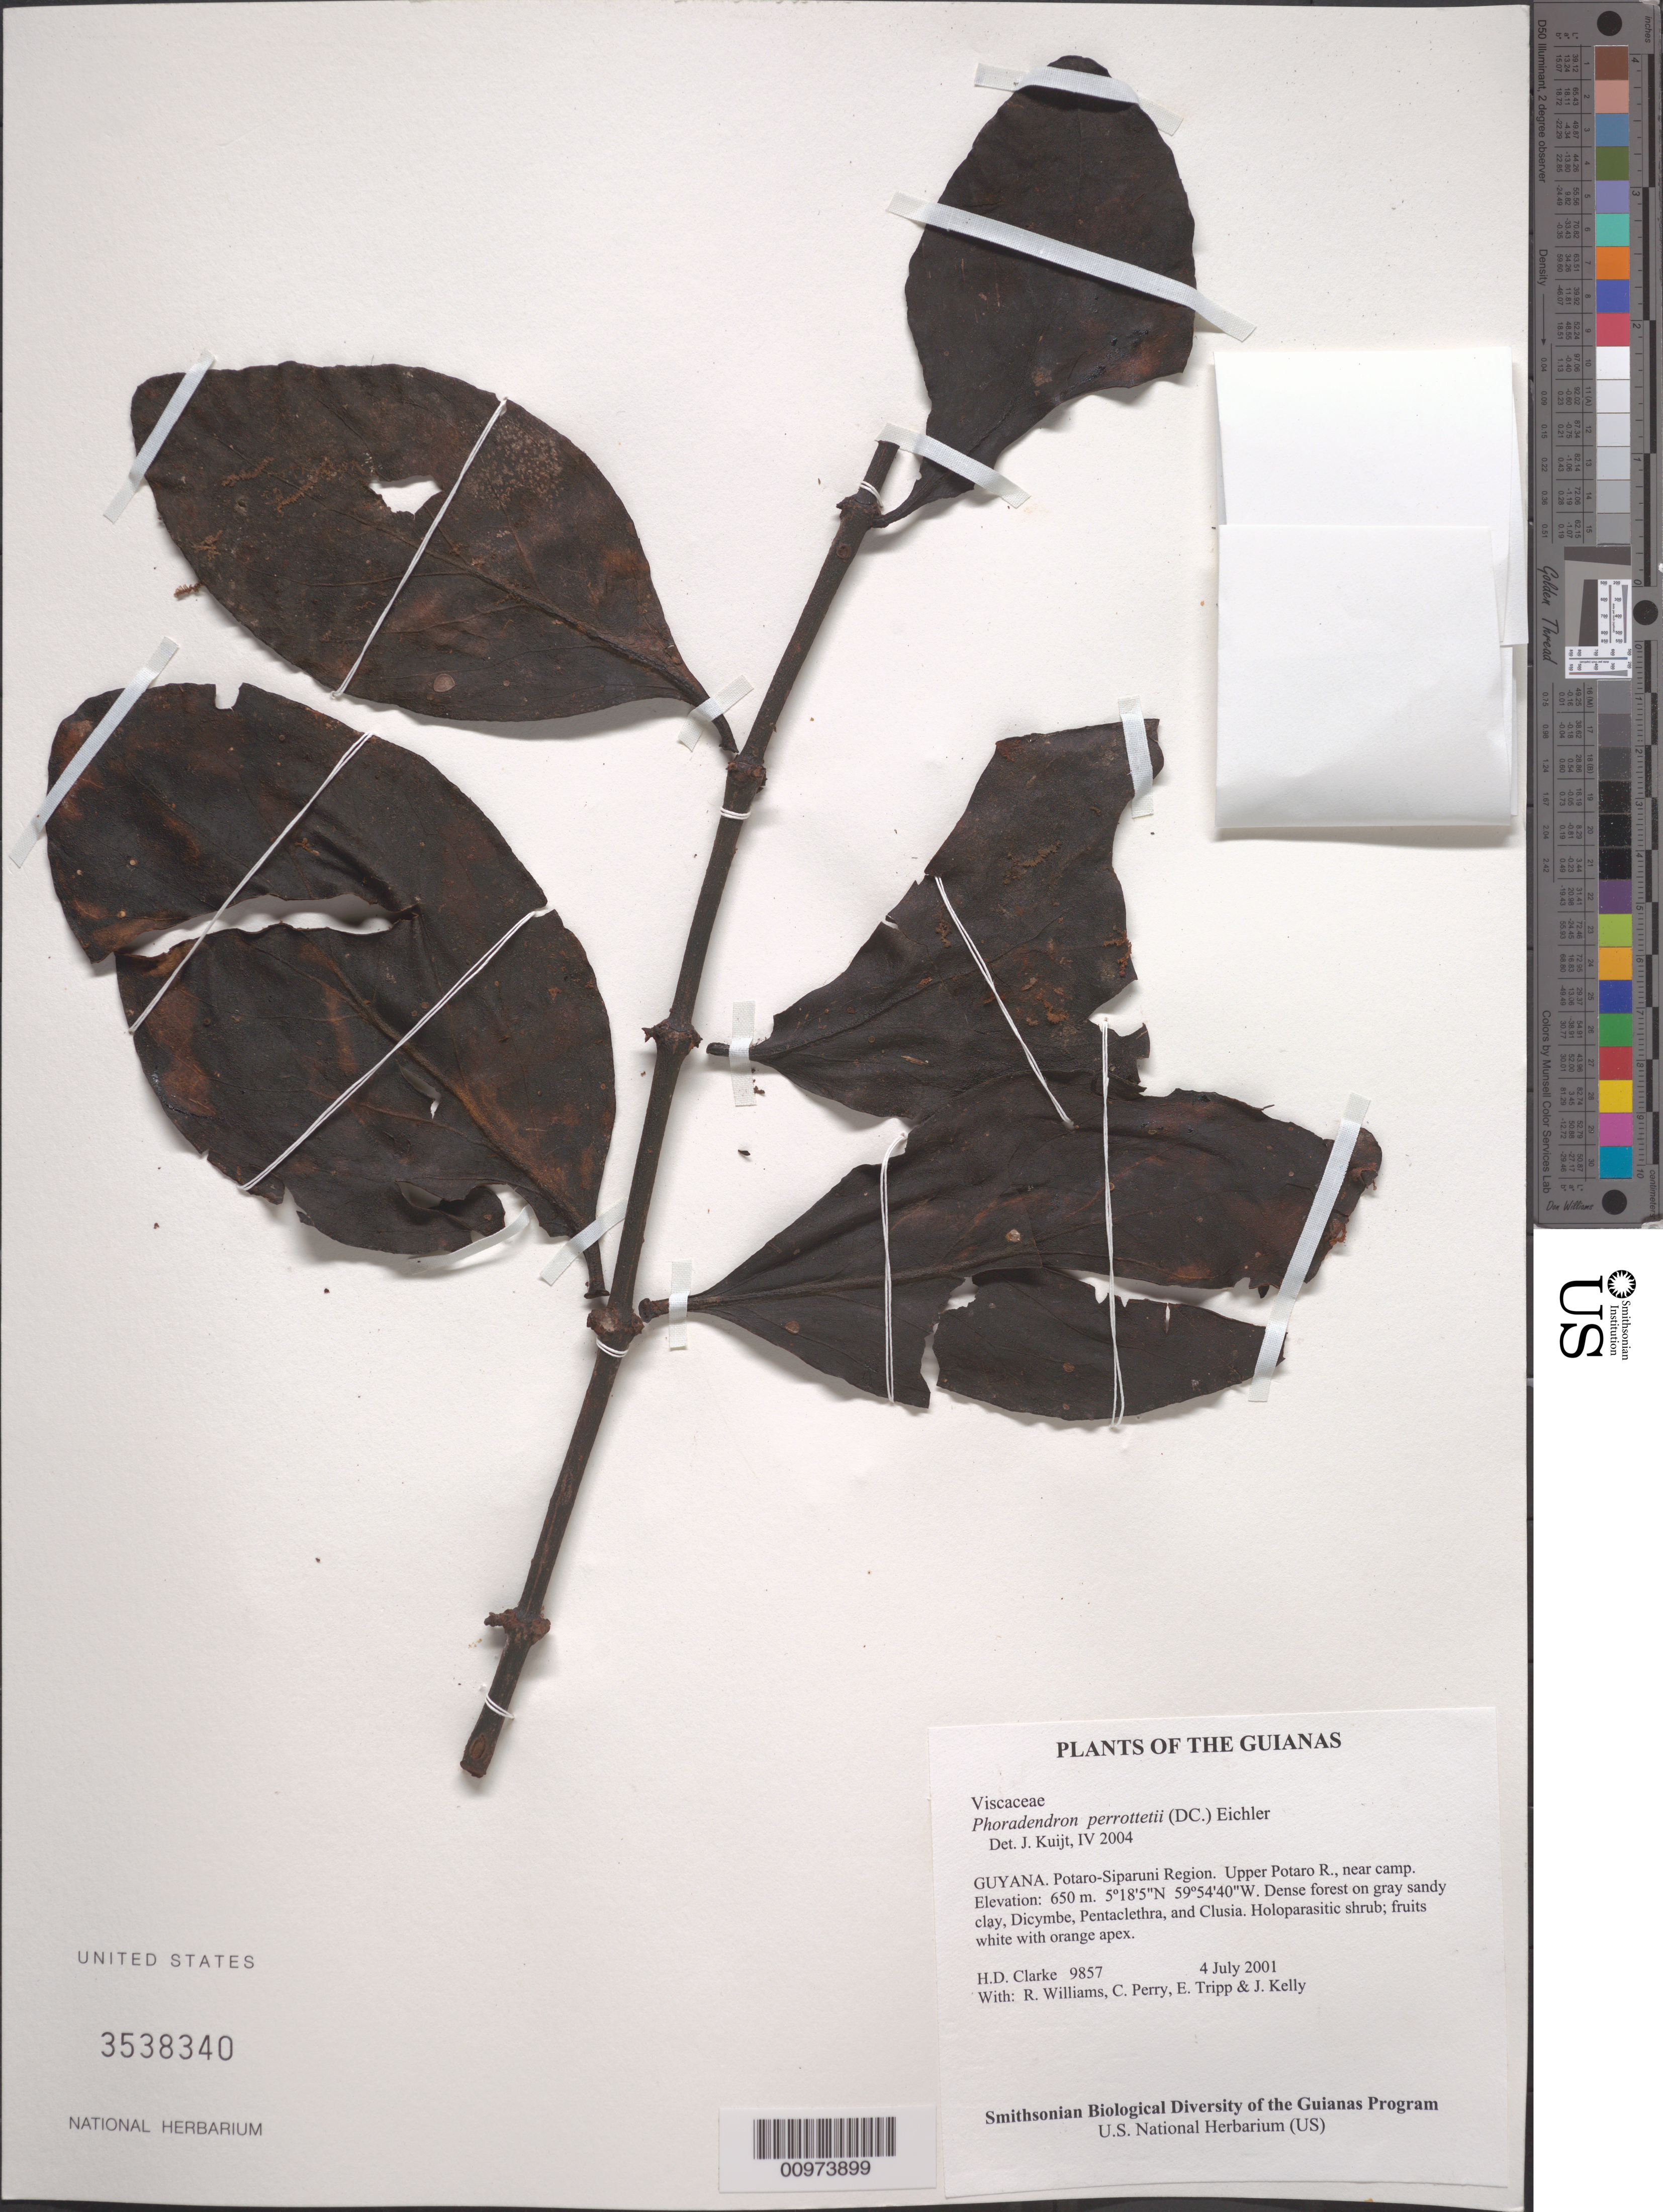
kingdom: Plantae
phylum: Tracheophyta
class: Magnoliopsida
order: Santalales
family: Viscaceae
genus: Phoradendron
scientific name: Phoradendron perrottetii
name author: (DC.) Eichler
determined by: Kuijt, Job, (CANADA)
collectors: H. D. Clarke, R. Williams, C. Perry, E. Tripp & J. Kelly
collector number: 9857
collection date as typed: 4 July 2001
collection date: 2001-07-04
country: Guyana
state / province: Potaro-Siparuni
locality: Upper Potaro R., near camp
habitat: Dense forest on gray sandy clay, Dicymbe, Pentaclethra, and Clusia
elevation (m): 650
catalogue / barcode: US 3538340